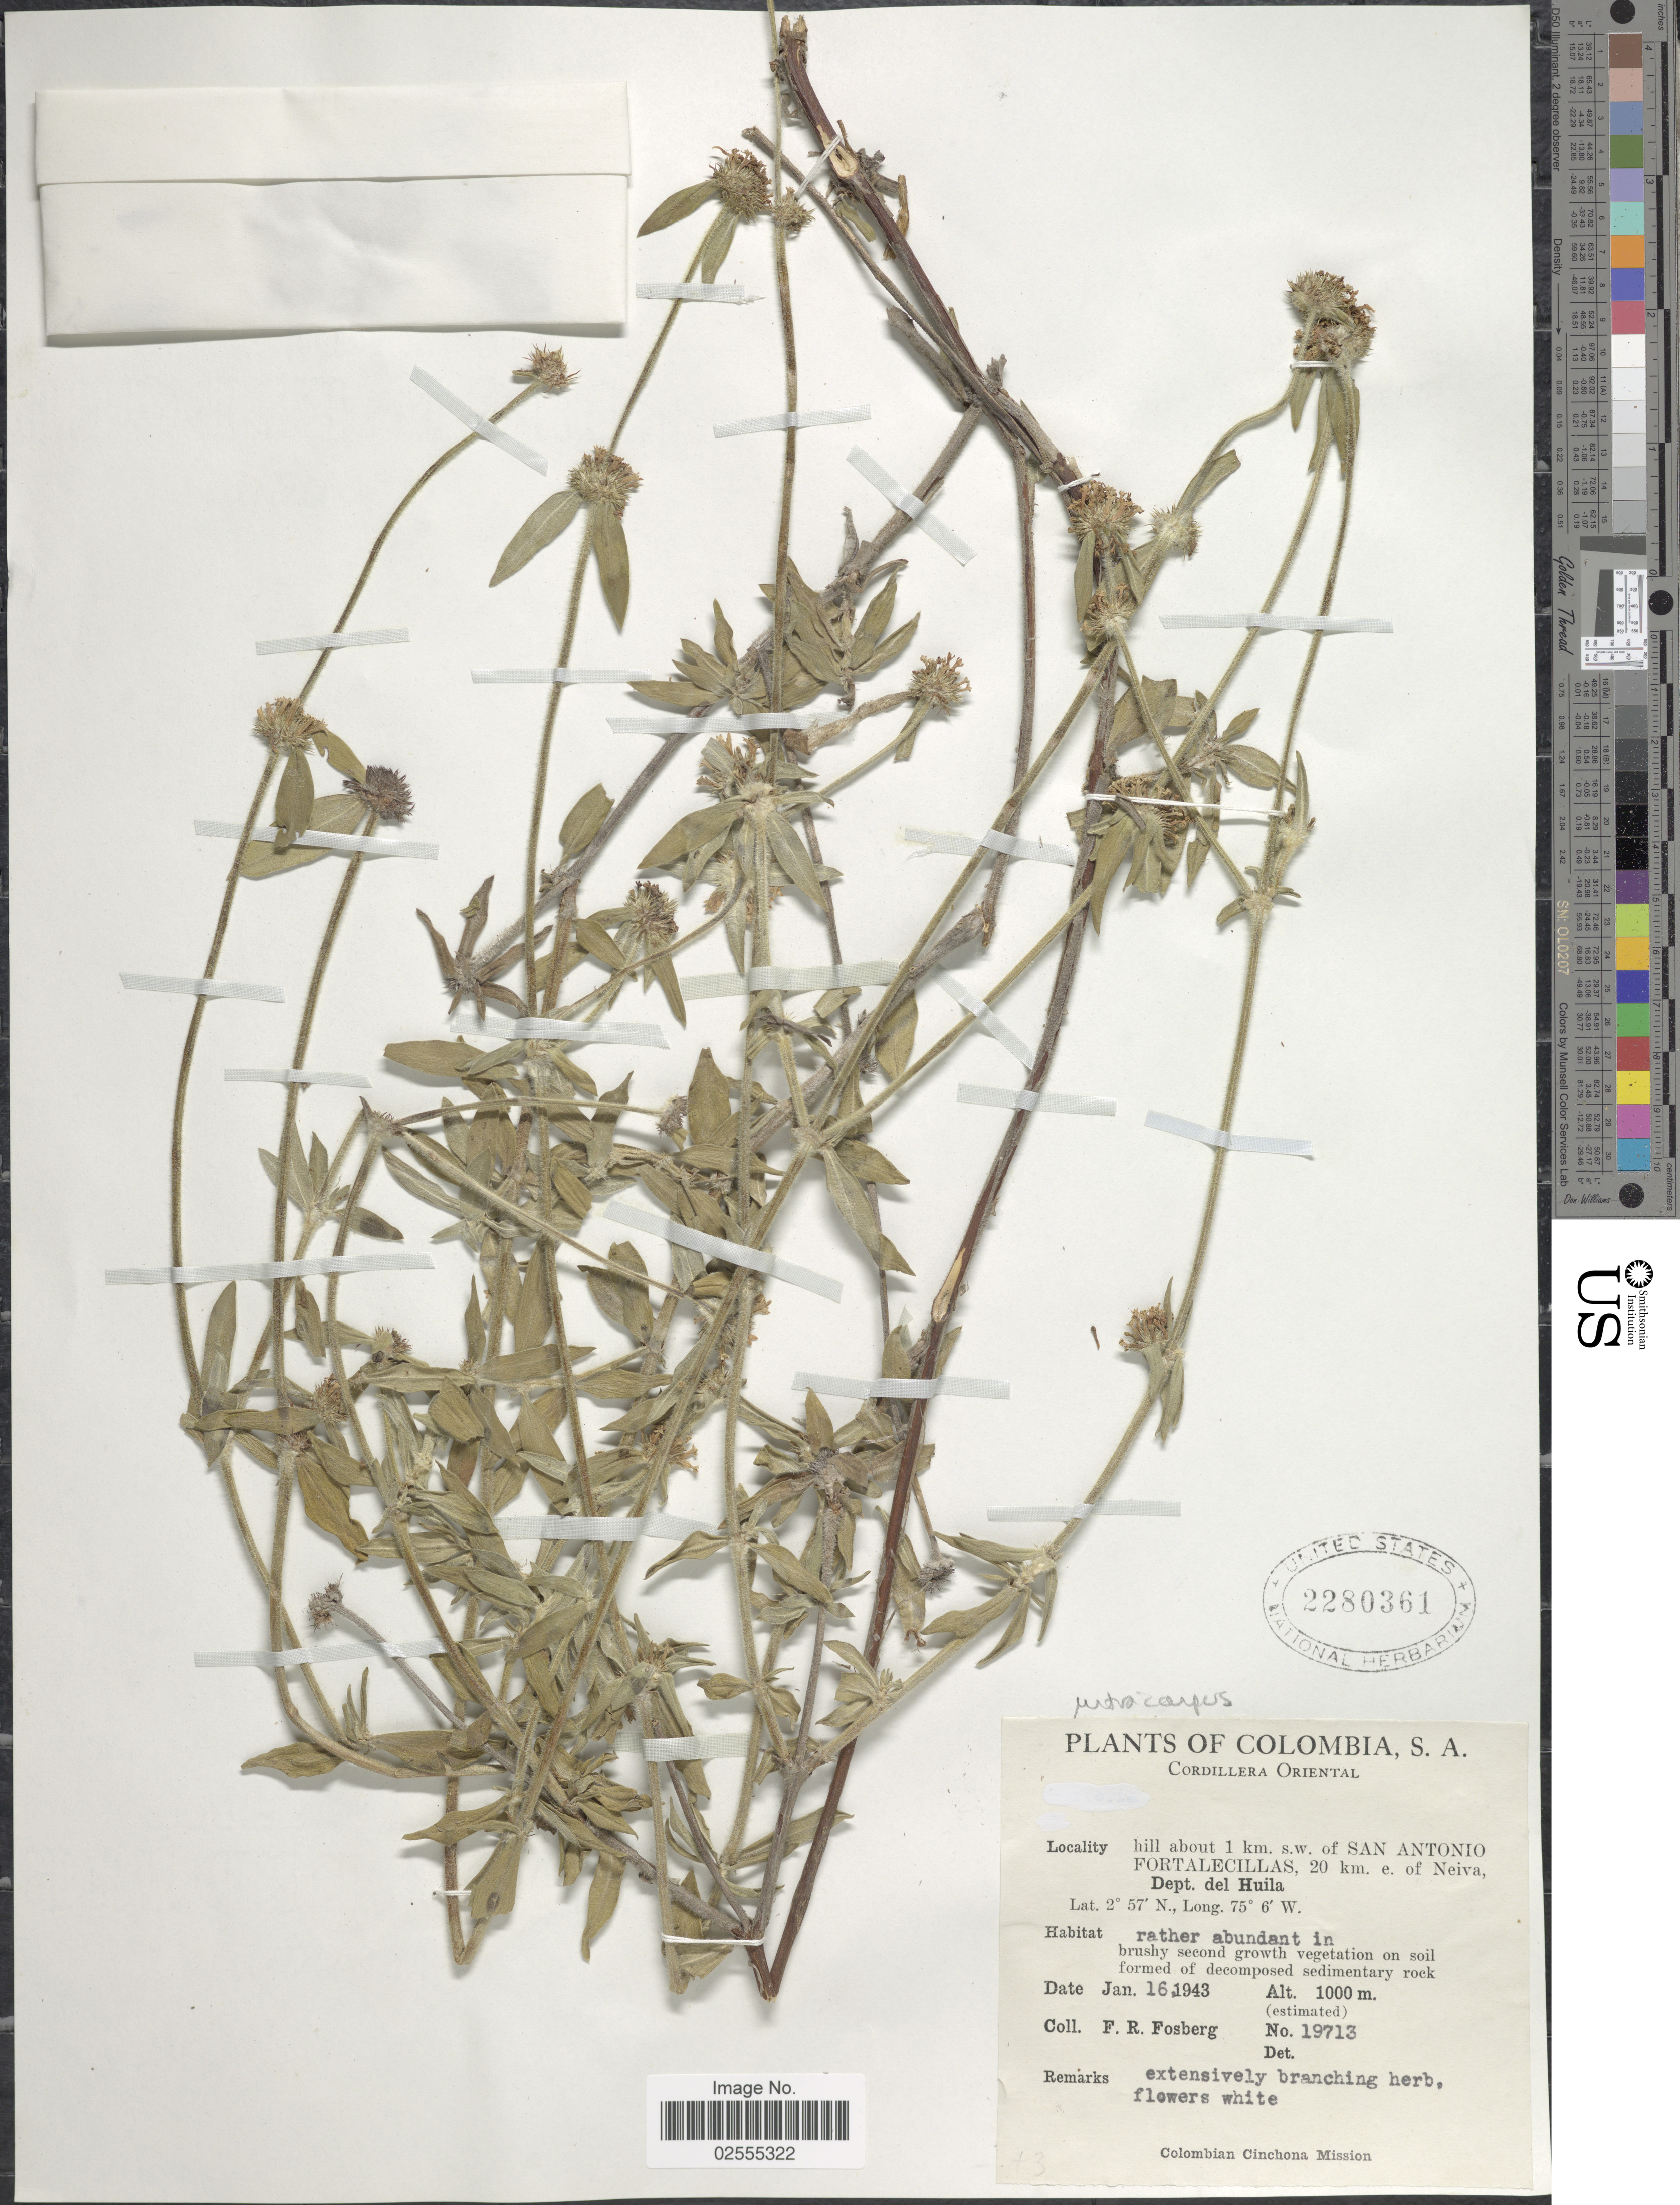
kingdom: Plantae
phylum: Tracheophyta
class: Magnoliopsida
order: Gentianales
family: Rubiaceae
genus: Mitracarpus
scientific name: Mitracarpus sp.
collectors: F. R. Fosberg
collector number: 19713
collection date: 1943-01-16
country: Colombia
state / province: Huila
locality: Cordillera Oriental. Hill about 1 km. s.w. of San Antonio Fortalecillas, 20 km. e. of Neiva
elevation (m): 1000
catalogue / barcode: US 2280361